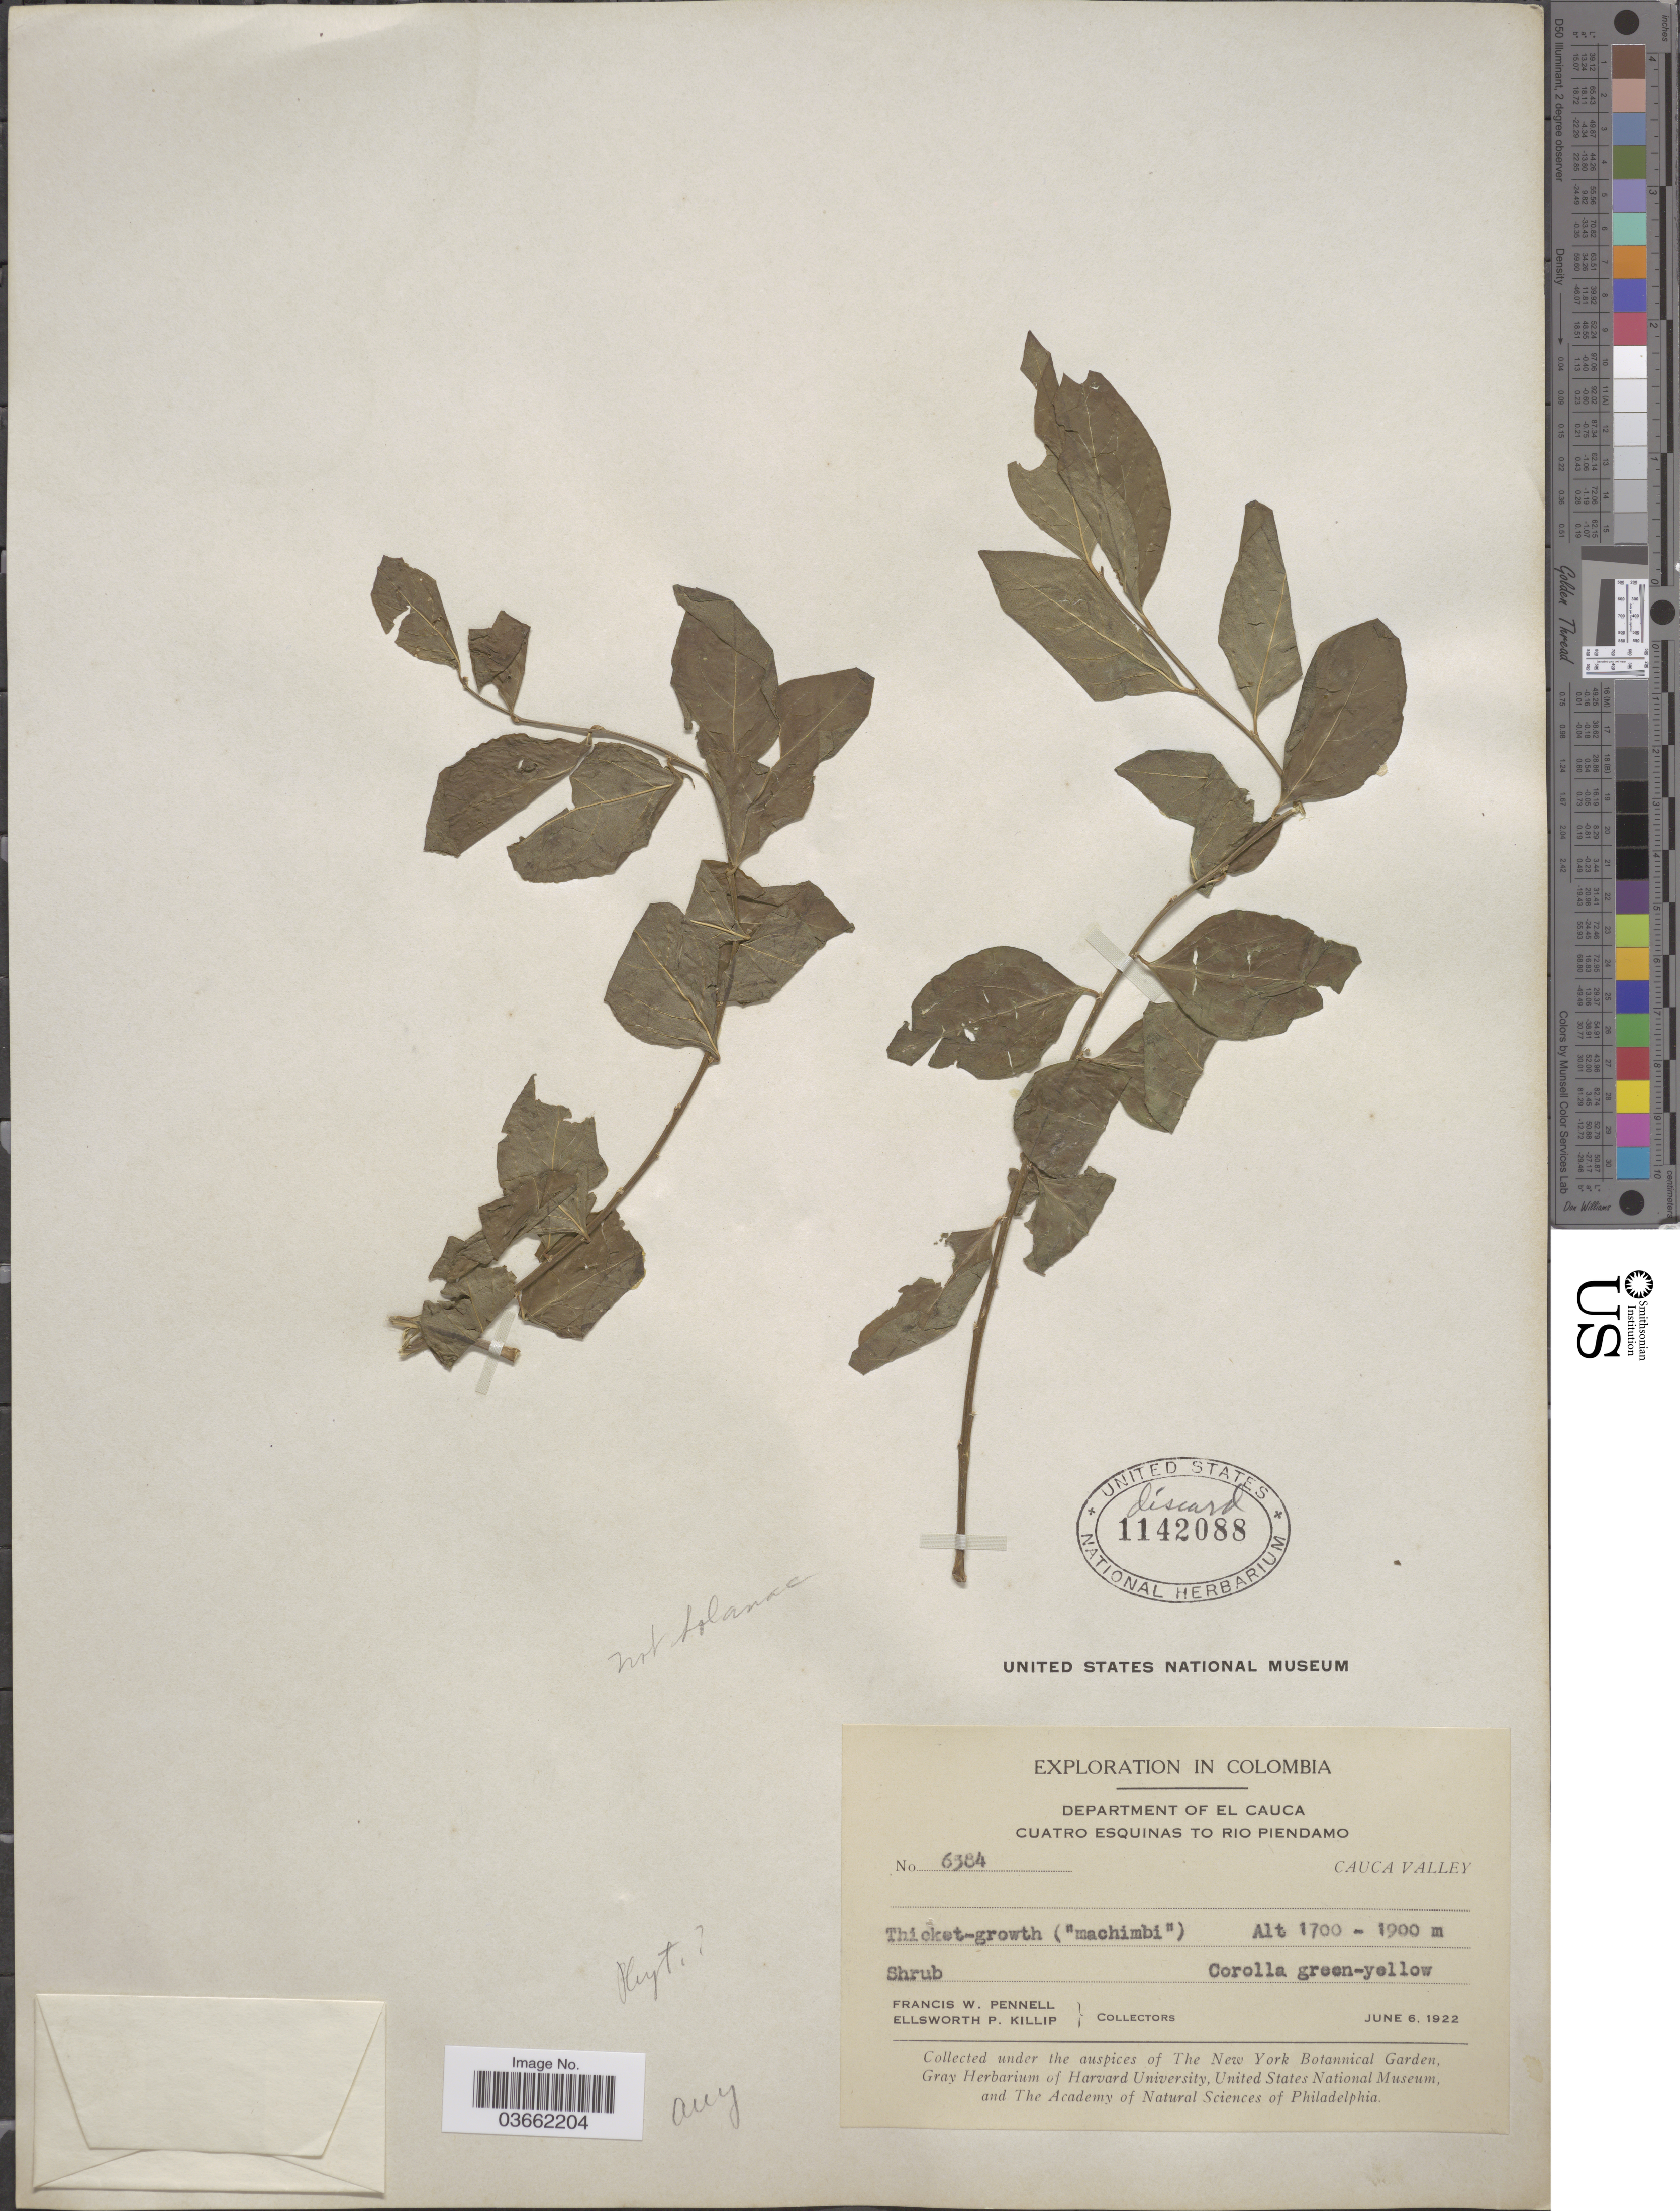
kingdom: Plantae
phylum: Tracheophyta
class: Magnoliopsida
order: Caryophyllales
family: Phytolaccaceae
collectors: F. W. Pennell & E. P. Killip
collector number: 6384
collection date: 1922-06-06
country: Colombia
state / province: Cauca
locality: Department of El Cauca. Cuatro Esquinas to Rio Piendamo. Cauca Valley.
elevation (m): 1700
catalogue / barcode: US 1142088